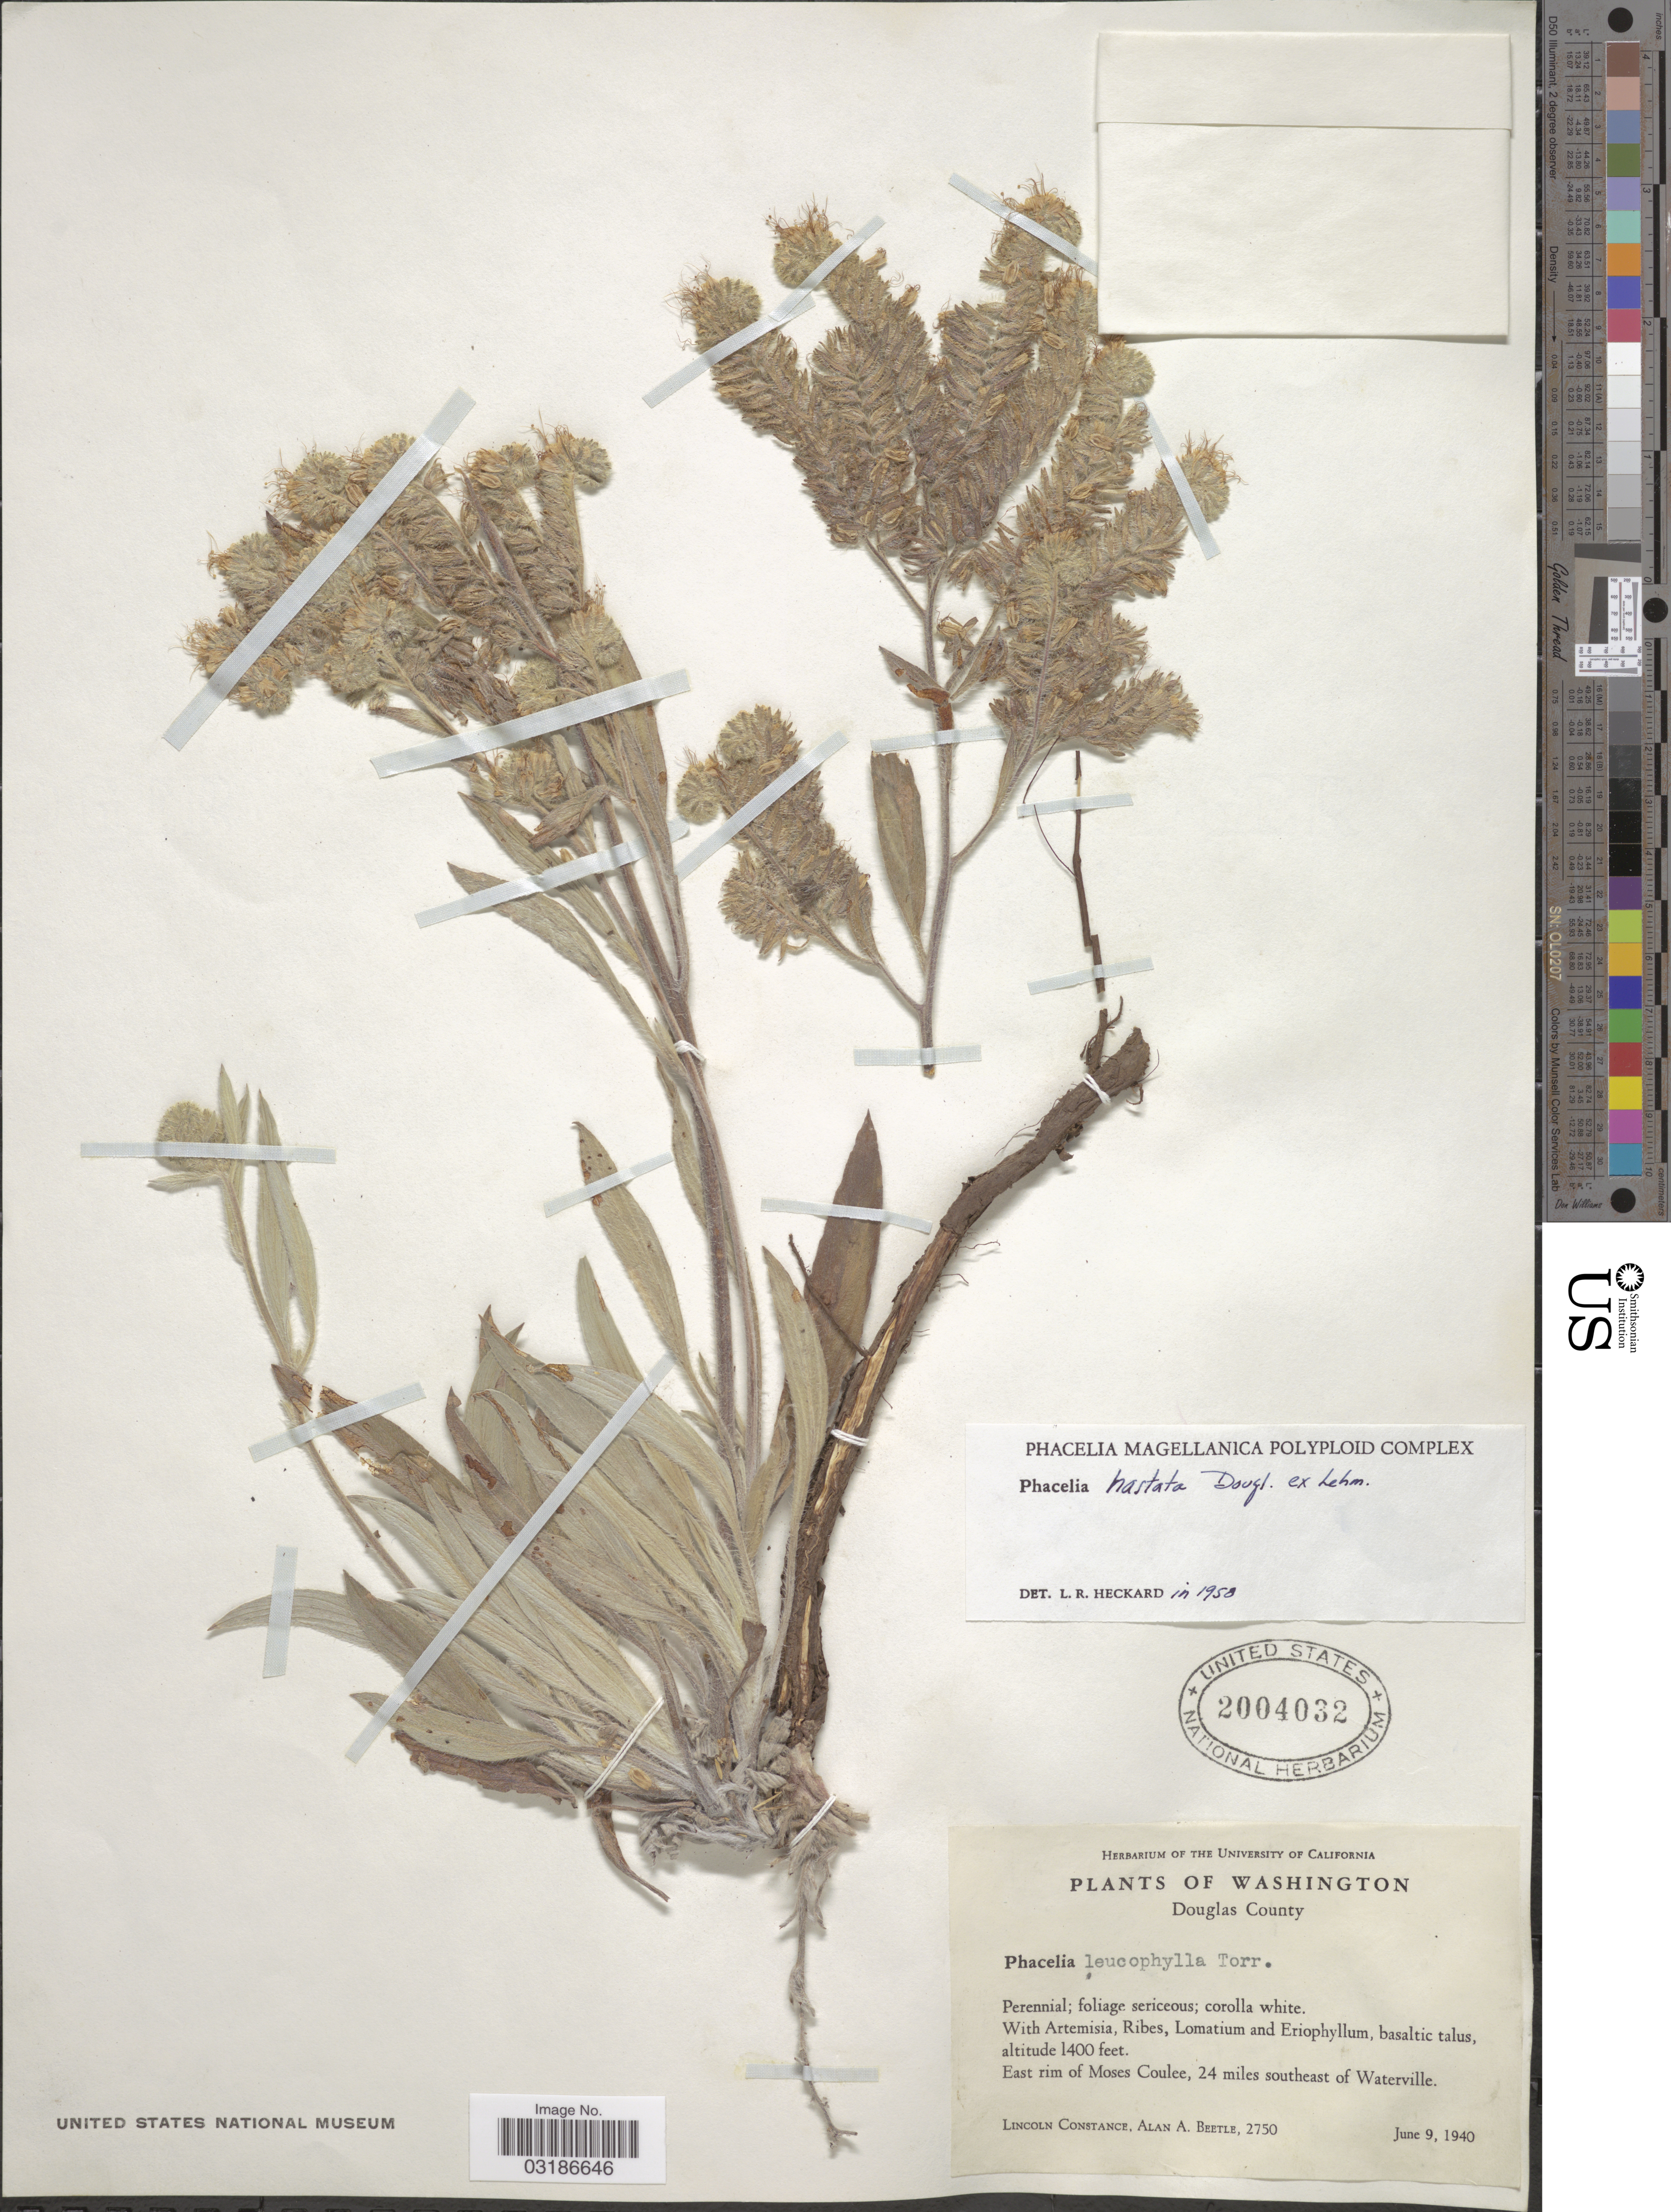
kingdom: Plantae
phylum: Tracheophyta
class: Magnoliopsida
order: Boraginales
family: Hydrophyllaceae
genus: Phacelia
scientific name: Phacelia hastata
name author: Douglas ex Lehm.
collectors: L. Constance & A. A. Beetle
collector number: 2750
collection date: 1940-06-09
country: United States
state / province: Washington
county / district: Douglas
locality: Douglas County, East rim of Moses Coulee, 24 miles southeast of Waterville.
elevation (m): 427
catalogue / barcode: US 2004032